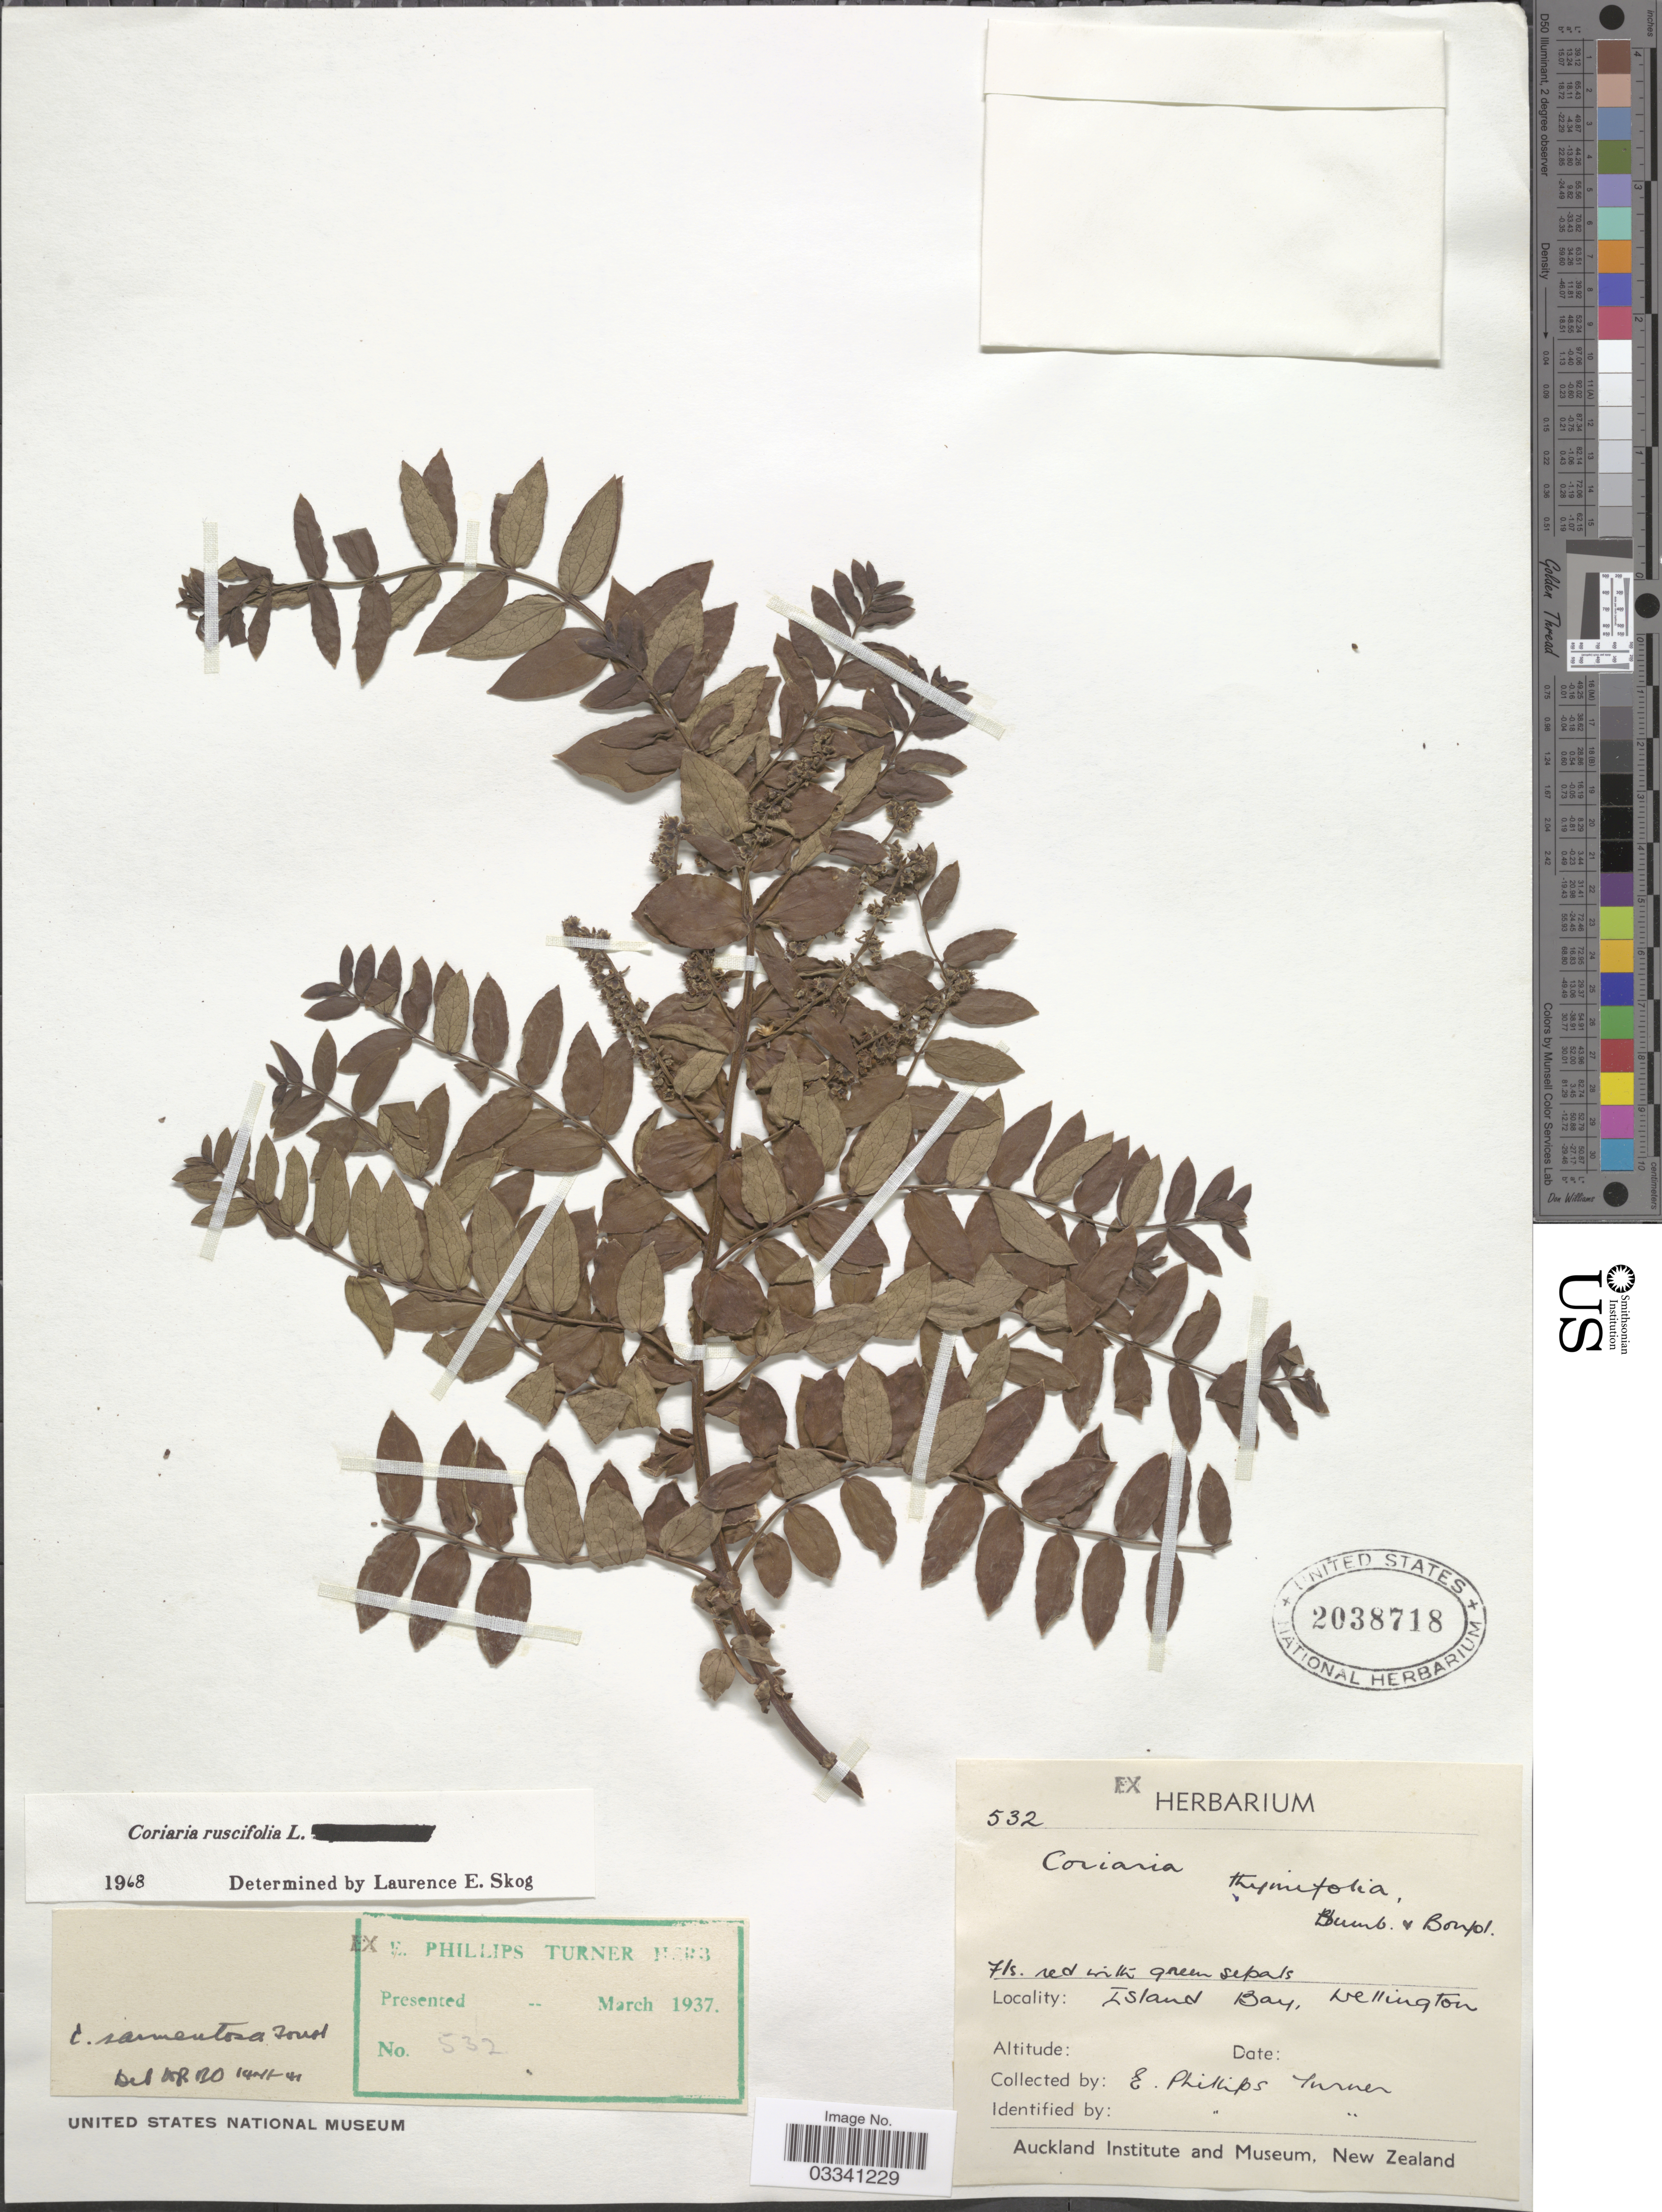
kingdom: Plantae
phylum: Tracheophyta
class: Magnoliopsida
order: Cucurbitales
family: Coriariaceae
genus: Coriaria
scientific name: Coriaria ruscifolia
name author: L.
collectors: E. Turner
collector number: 532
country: New Zealand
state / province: Wellington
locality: Island Bay.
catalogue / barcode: US 2038718